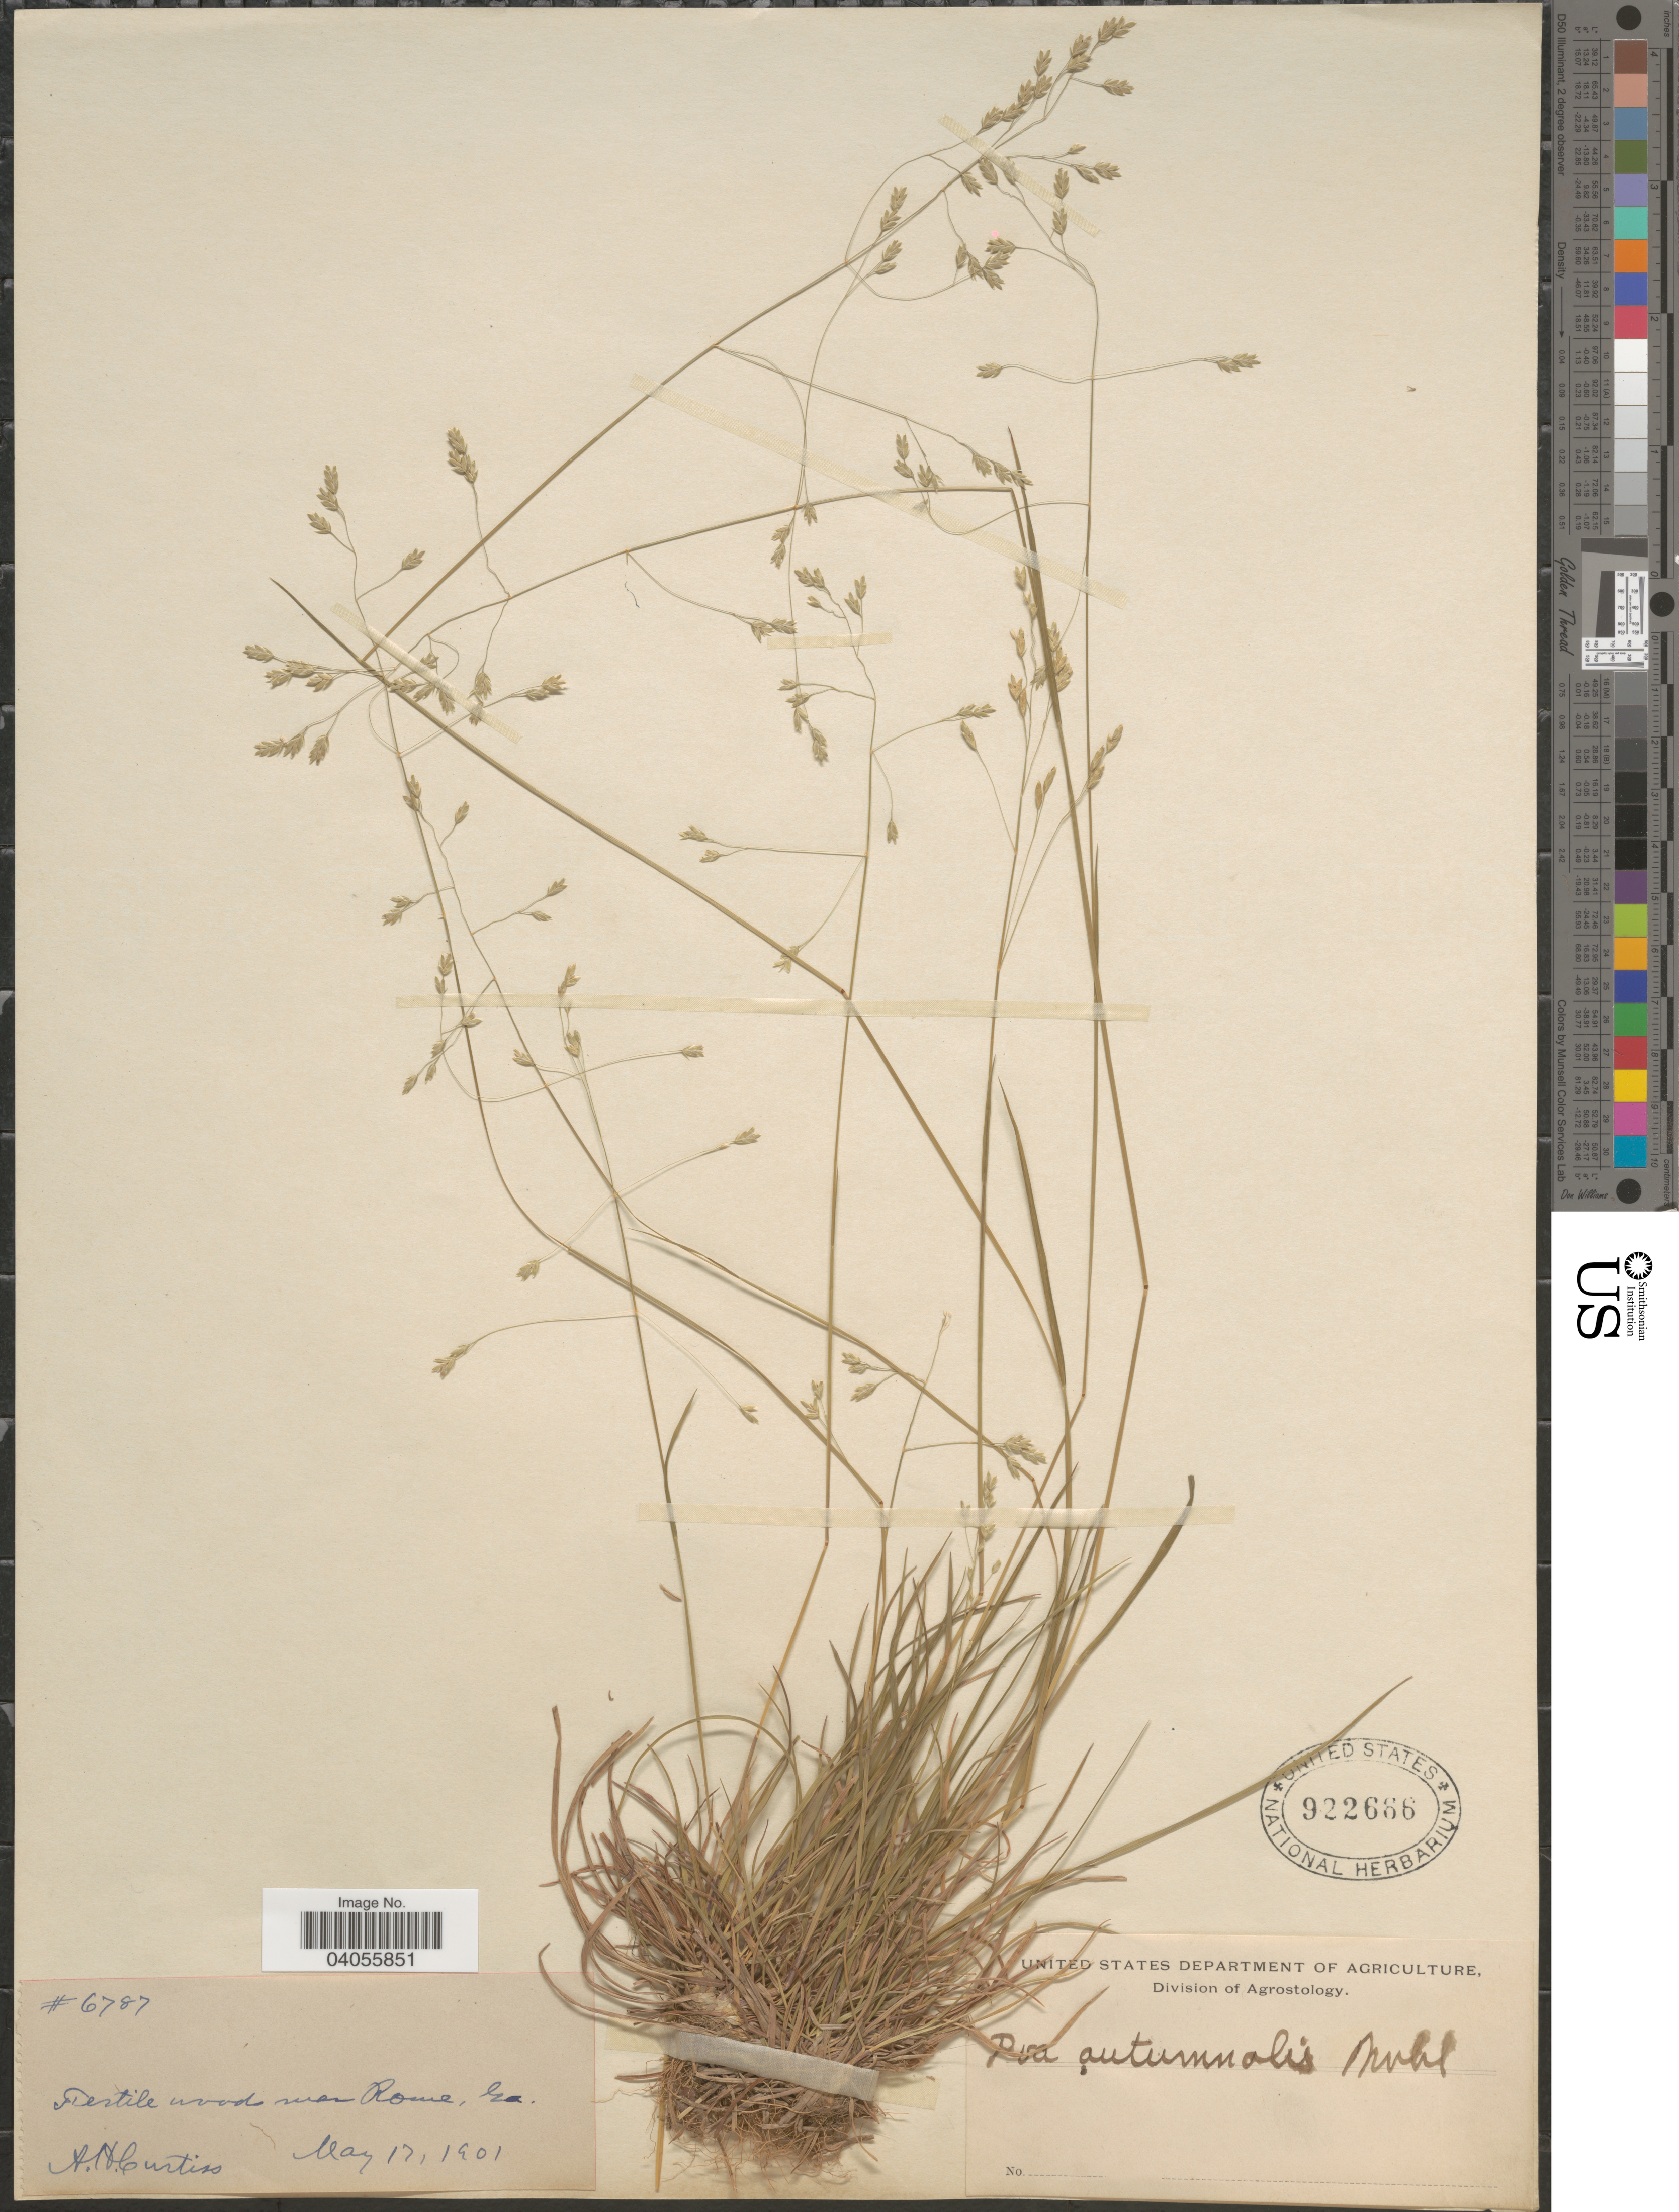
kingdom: Plantae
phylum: Tracheophyta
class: Liliopsida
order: Poales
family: Poaceae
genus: Poa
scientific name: Poa autumnalis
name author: Muhl. ex Elliott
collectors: A. H. Curtiss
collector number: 6787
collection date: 1901-05-17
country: United States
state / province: Georgia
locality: Fertile woods near Rome.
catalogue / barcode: US 922666